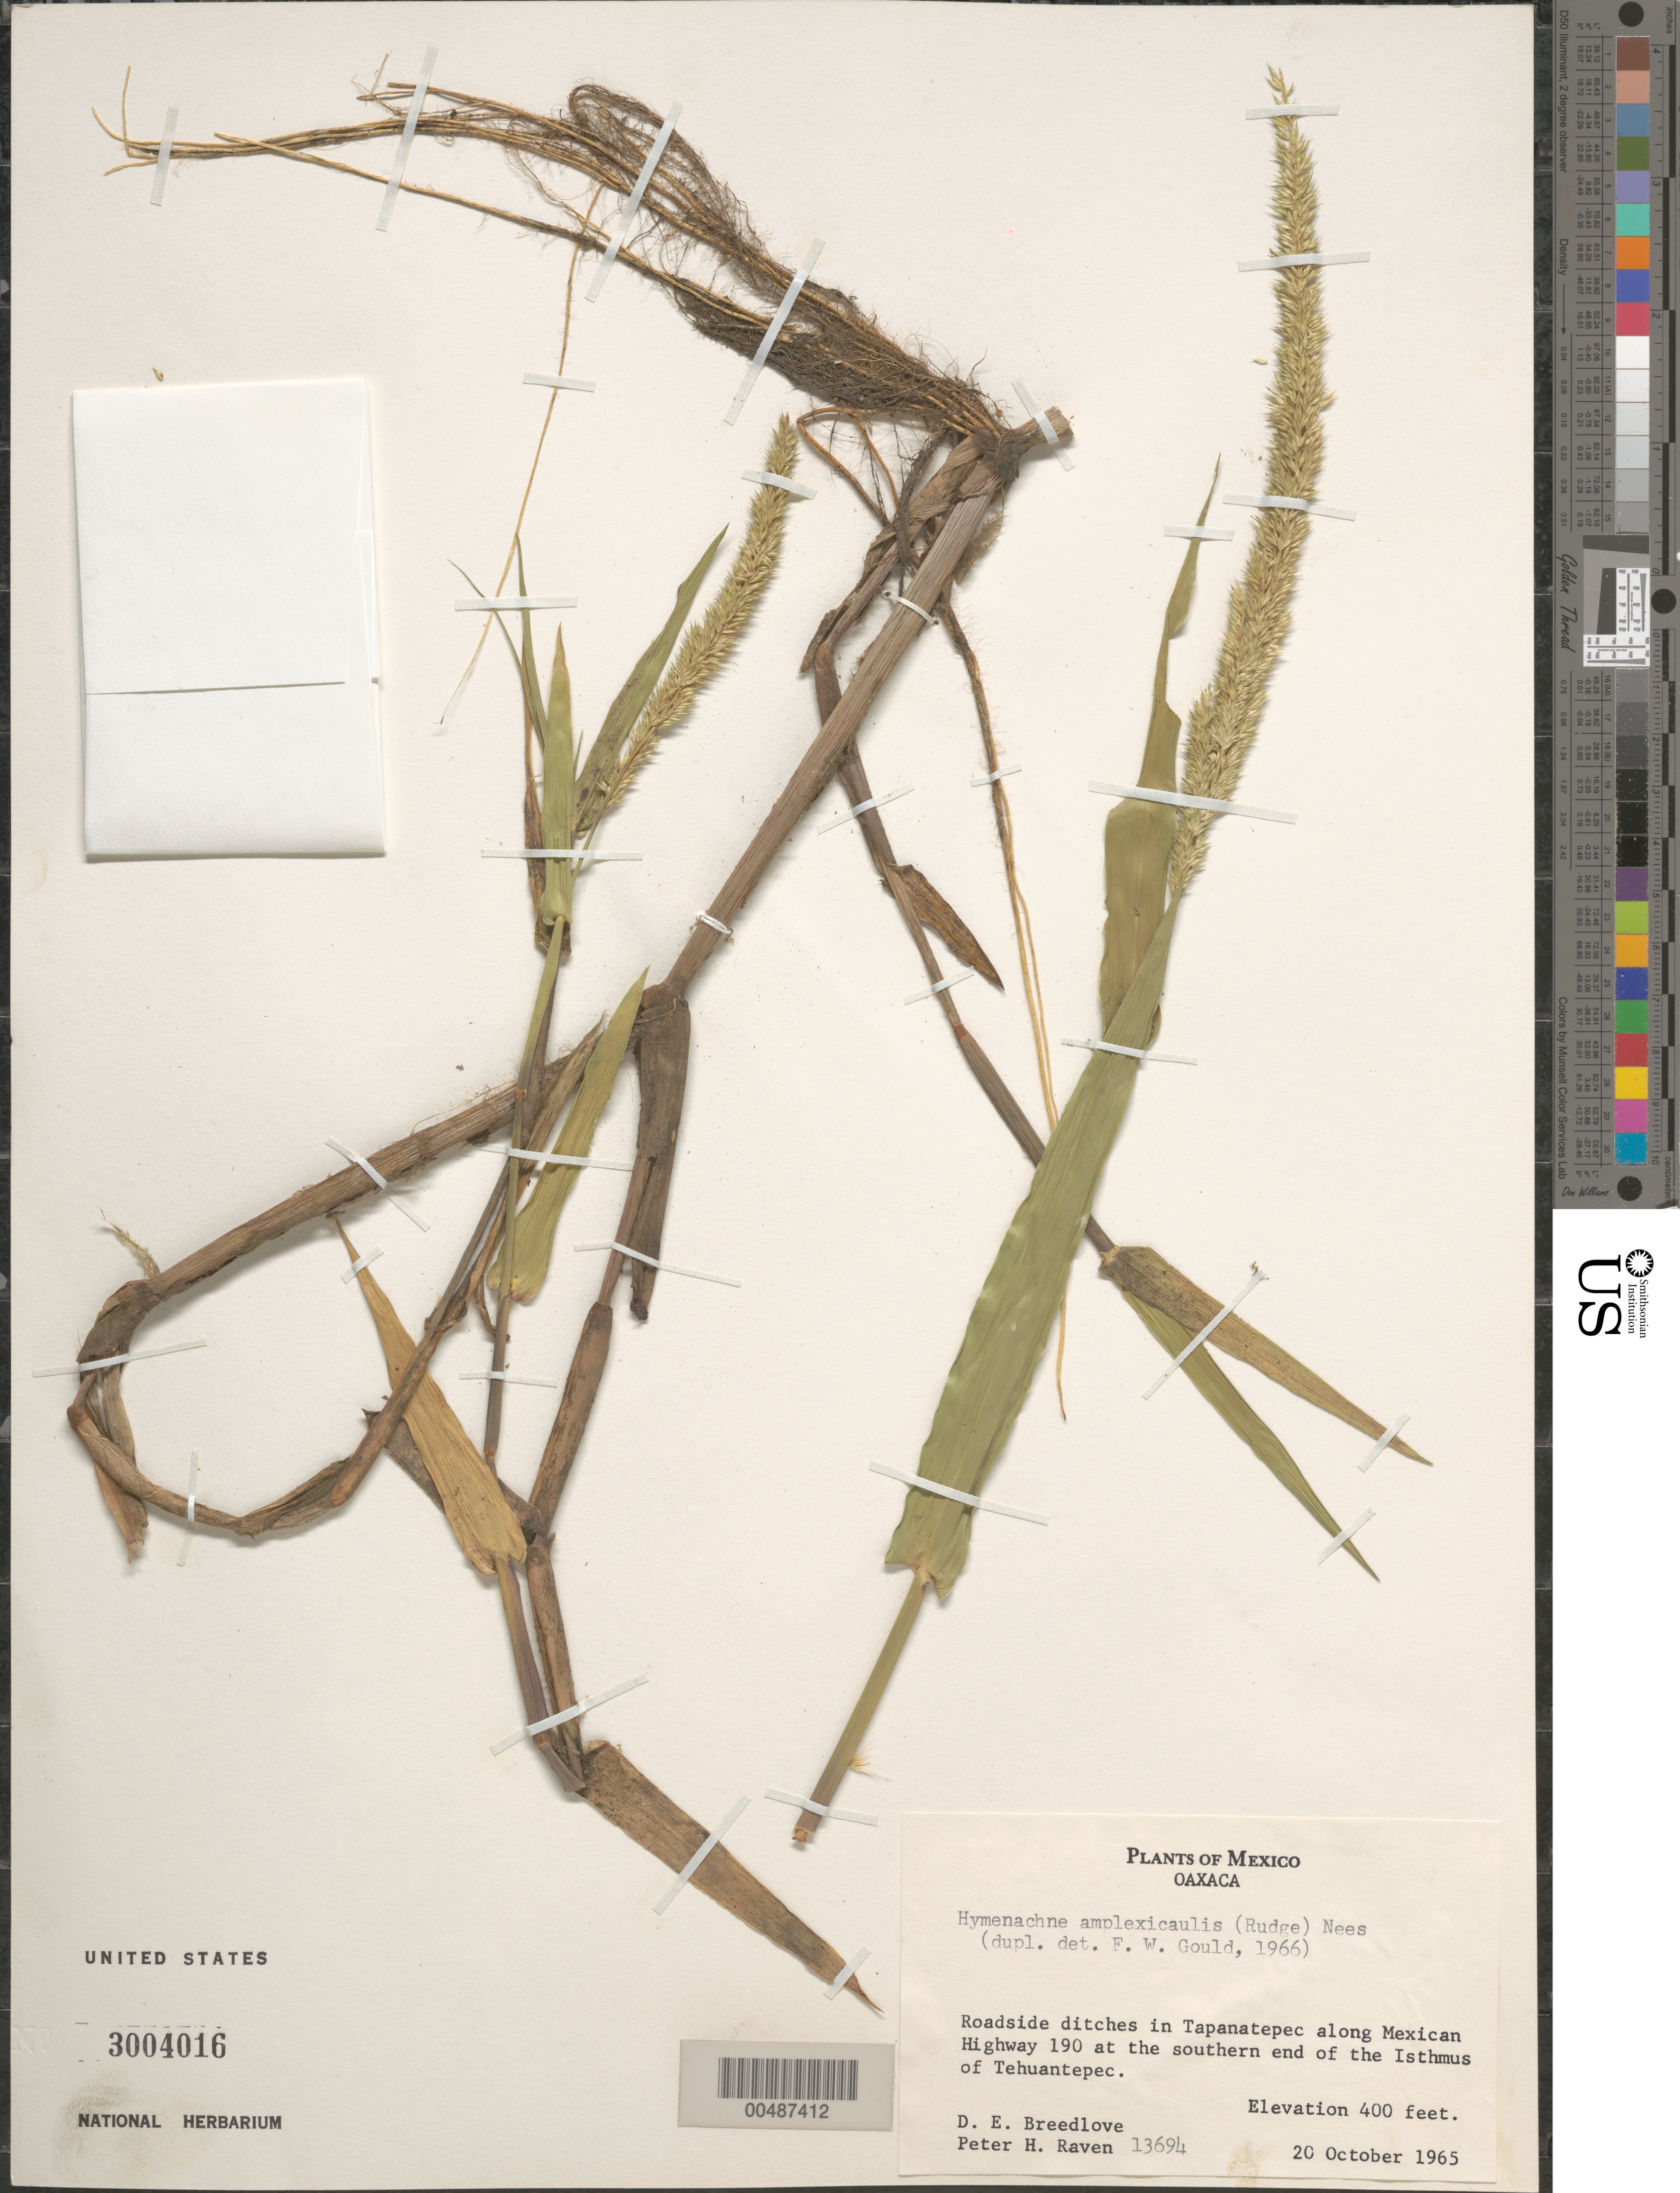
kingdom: Plantae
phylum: Tracheophyta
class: Liliopsida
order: Poales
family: Poaceae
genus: Hymenachne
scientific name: Hymenachne amplexicaulis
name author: (Rudge) Nees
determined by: Gould, F. W.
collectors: D. E. Breedlove & P. H. Raven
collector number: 13694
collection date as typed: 20 Oct 1965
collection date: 1965-10-20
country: Mexico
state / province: Oaxaca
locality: In Tapanatepec along Mexican Hwy 190 at the S end of the Isthmus of Tehuantepec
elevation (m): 122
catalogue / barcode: US 3004016